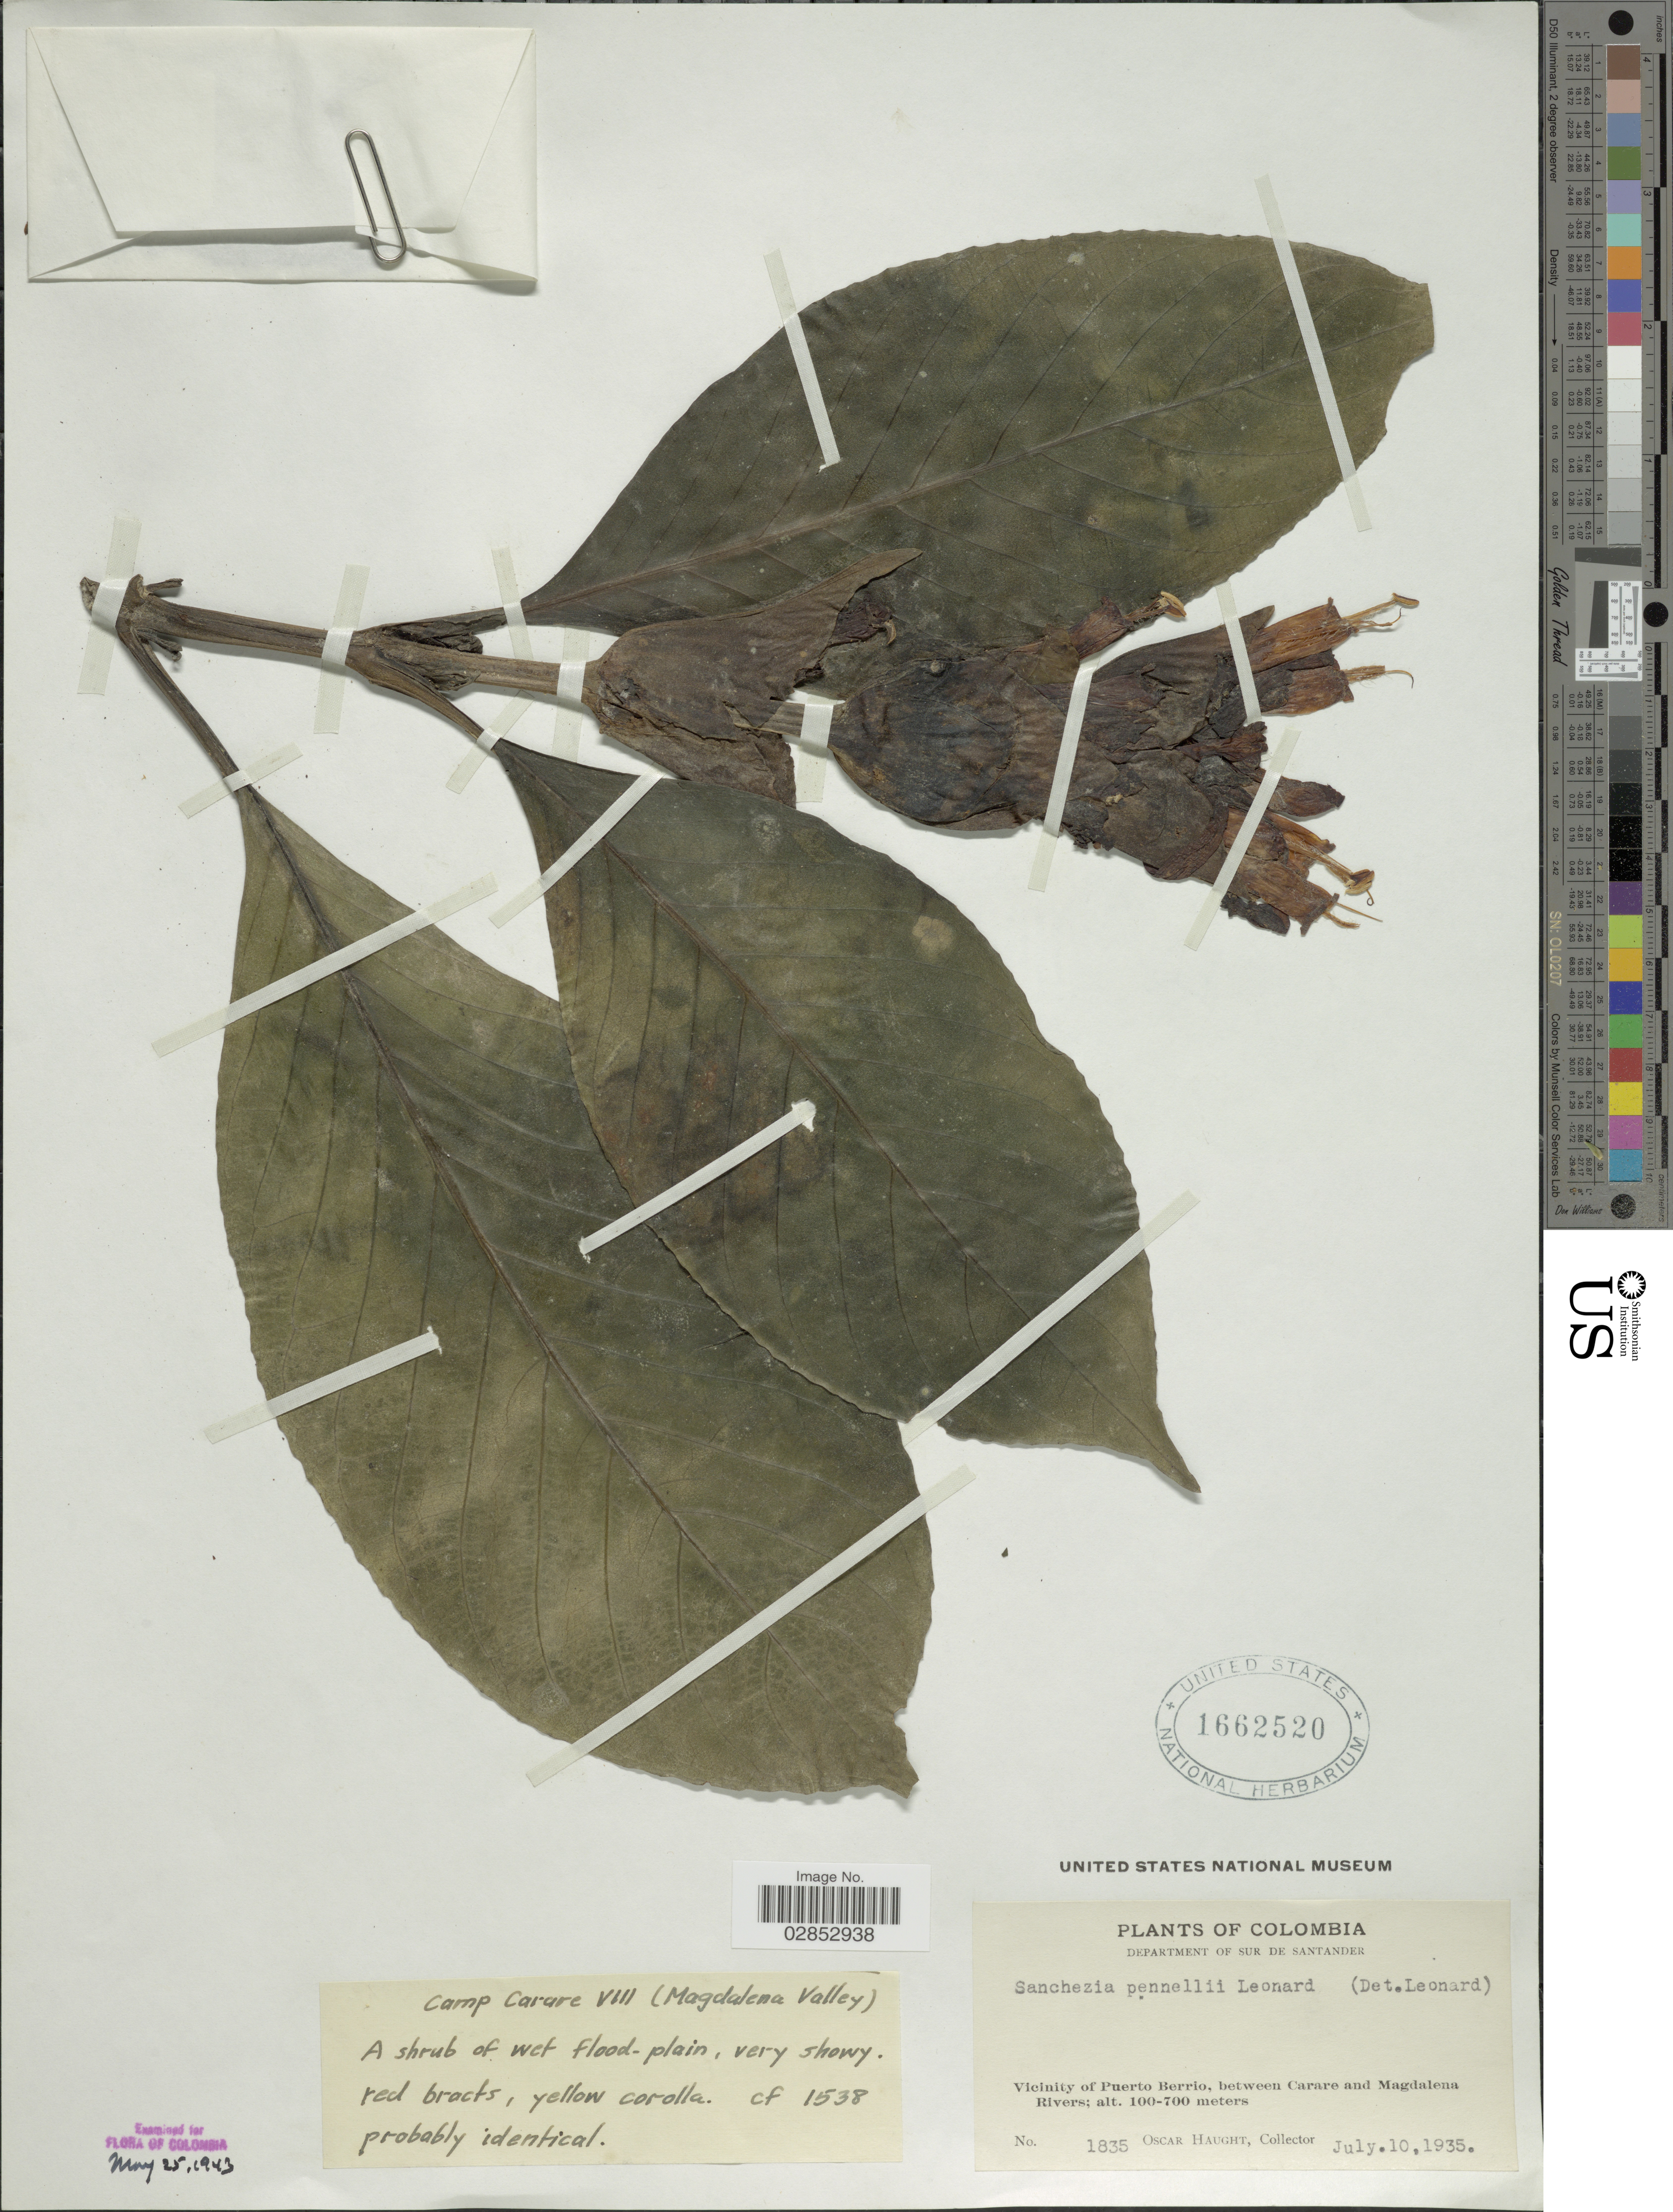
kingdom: Plantae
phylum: Tracheophyta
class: Magnoliopsida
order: Lamiales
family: Acanthaceae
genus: Sanchezia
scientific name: Sanchezia macrocnemis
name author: (Nees) Wassh.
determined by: Azevedo, Igor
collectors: O. L. Haught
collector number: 1835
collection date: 1935-07-10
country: Colombia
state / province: Santander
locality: Department of Sur de Santander, Vicinity of Puerto Berrio, between Carare and Magdalena Rivers. Camp Carare VIII (Magdalena Valley).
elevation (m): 100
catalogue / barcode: US 1662520